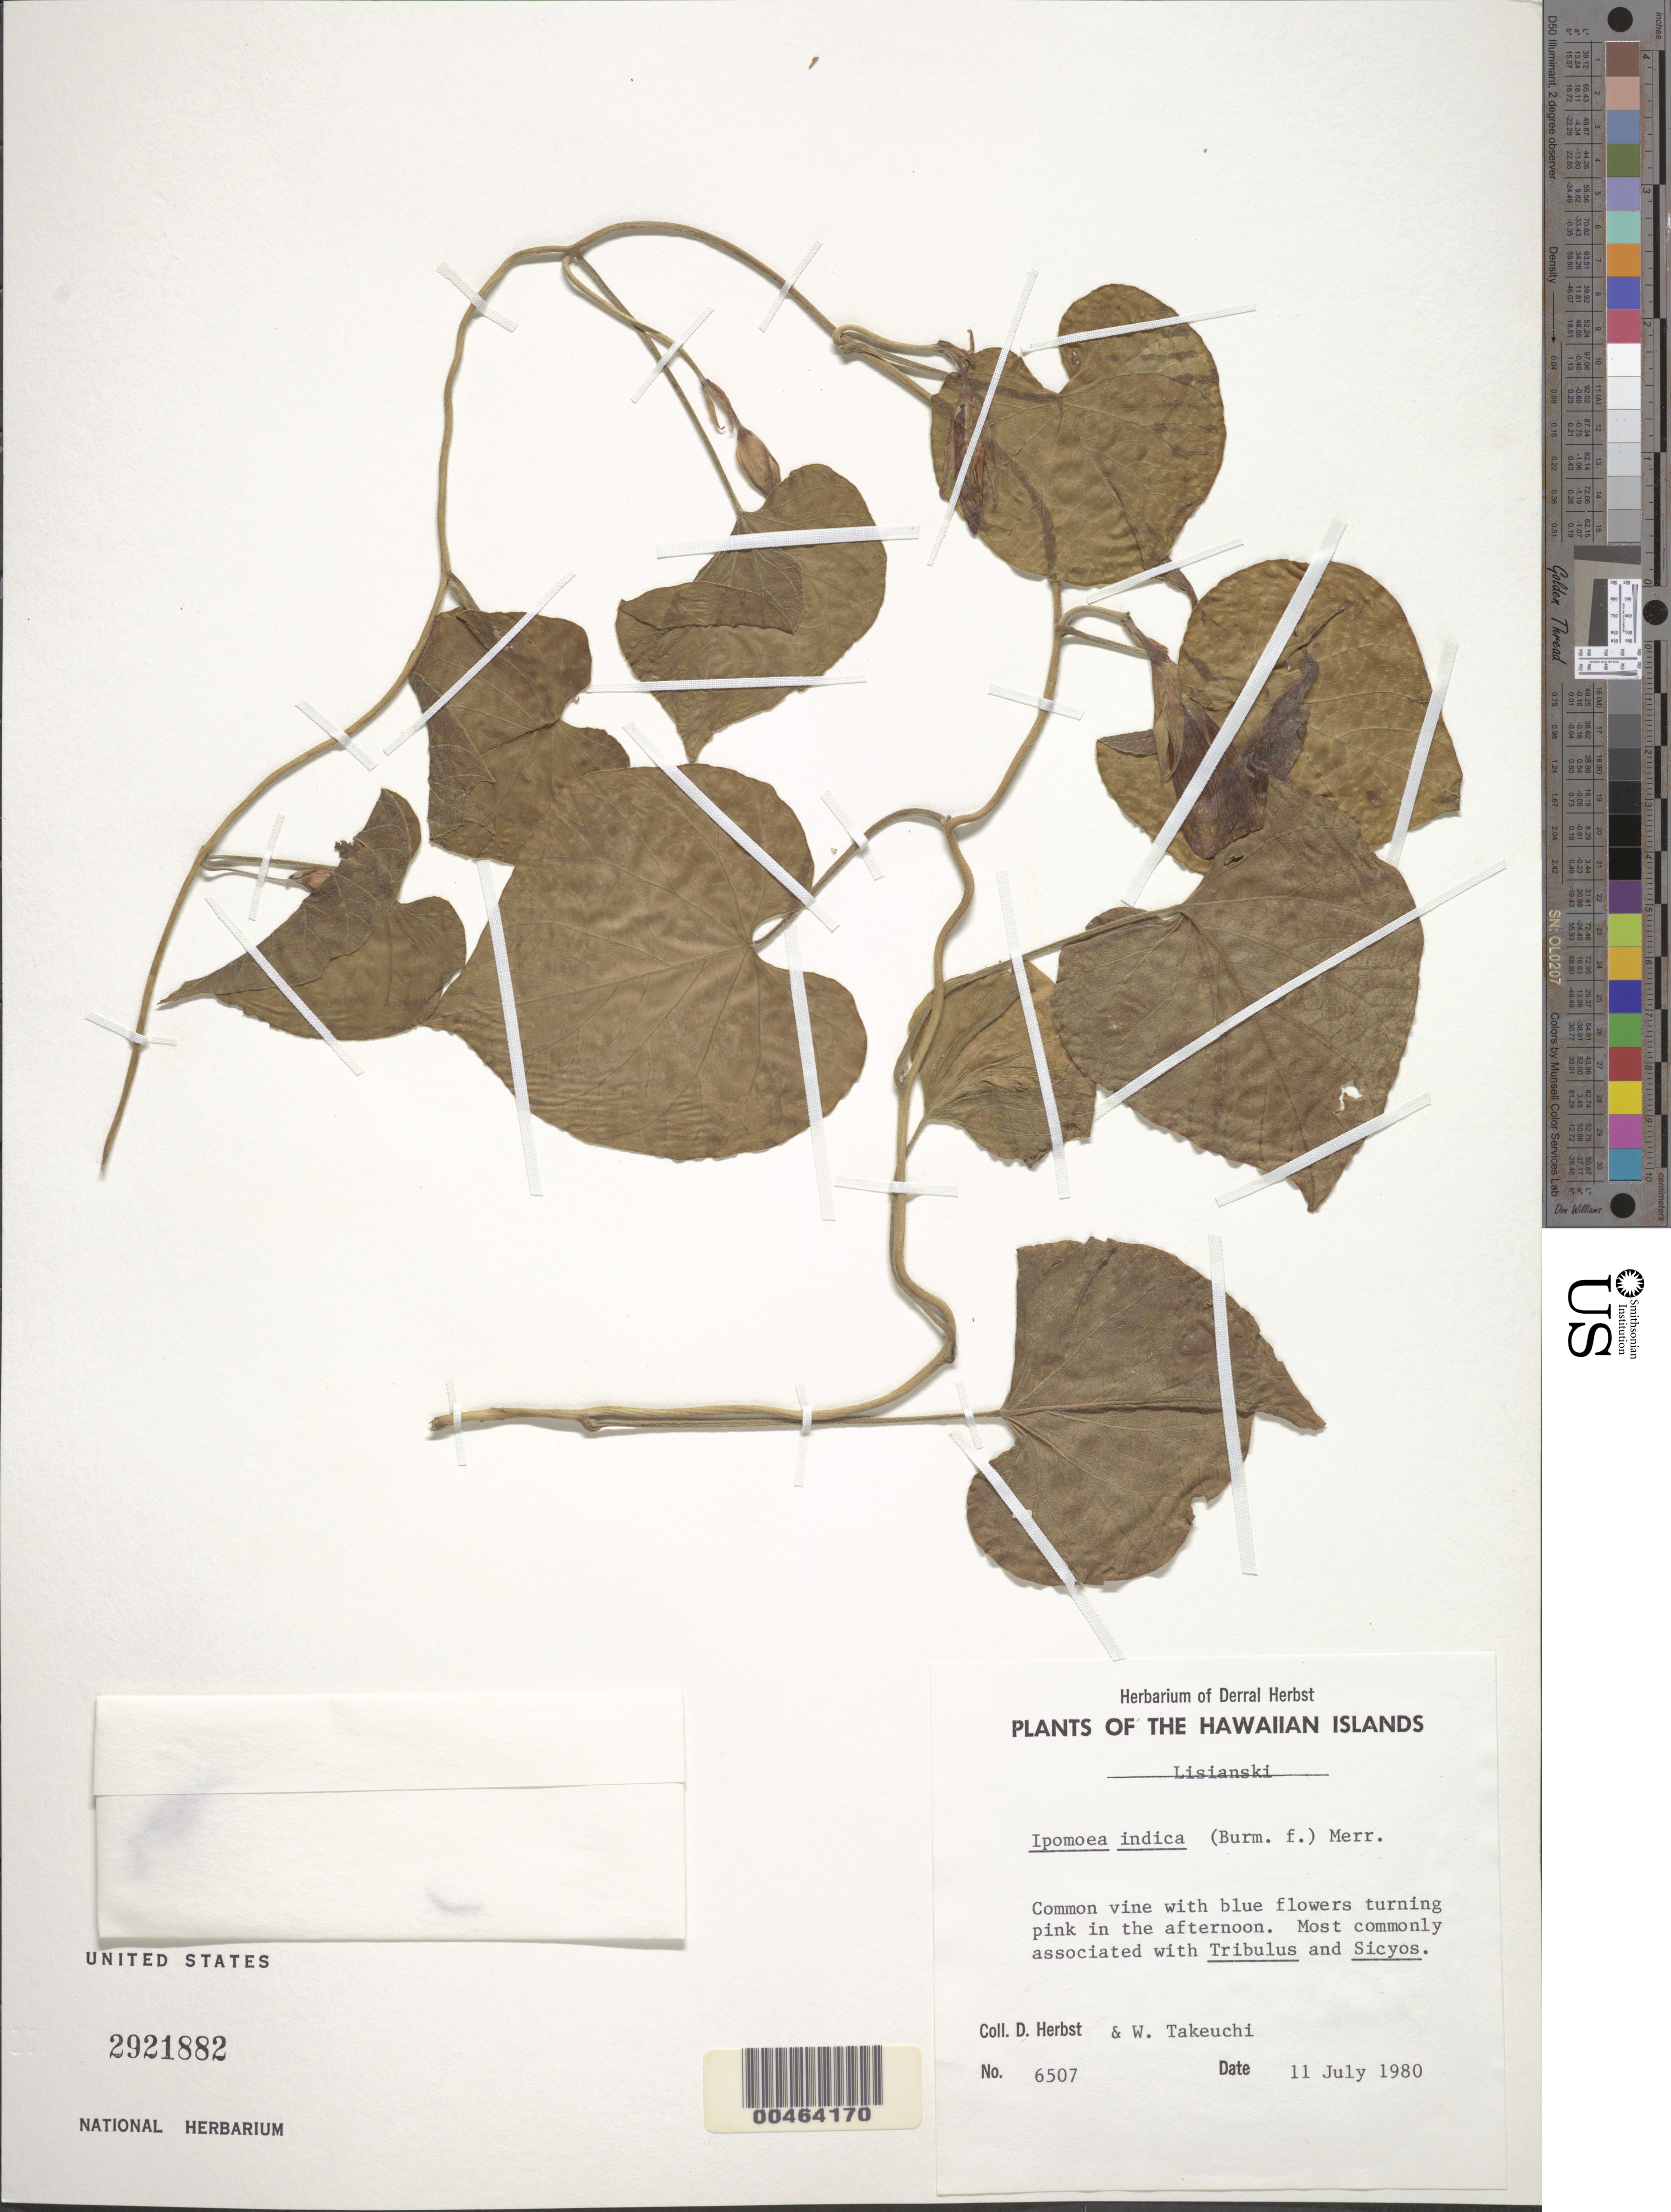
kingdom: Plantae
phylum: Tracheophyta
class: Magnoliopsida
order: Solanales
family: Convolvulaceae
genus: Ipomoea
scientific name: Ipomoea indica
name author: (Burm.) Merr.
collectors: D. R. Herbst & W. N. Takeuchi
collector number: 6507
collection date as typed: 11 Jul 1980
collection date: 1980-07-11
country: United States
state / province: Hawaii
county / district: Honolulu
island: Lisianski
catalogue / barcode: US 2921882